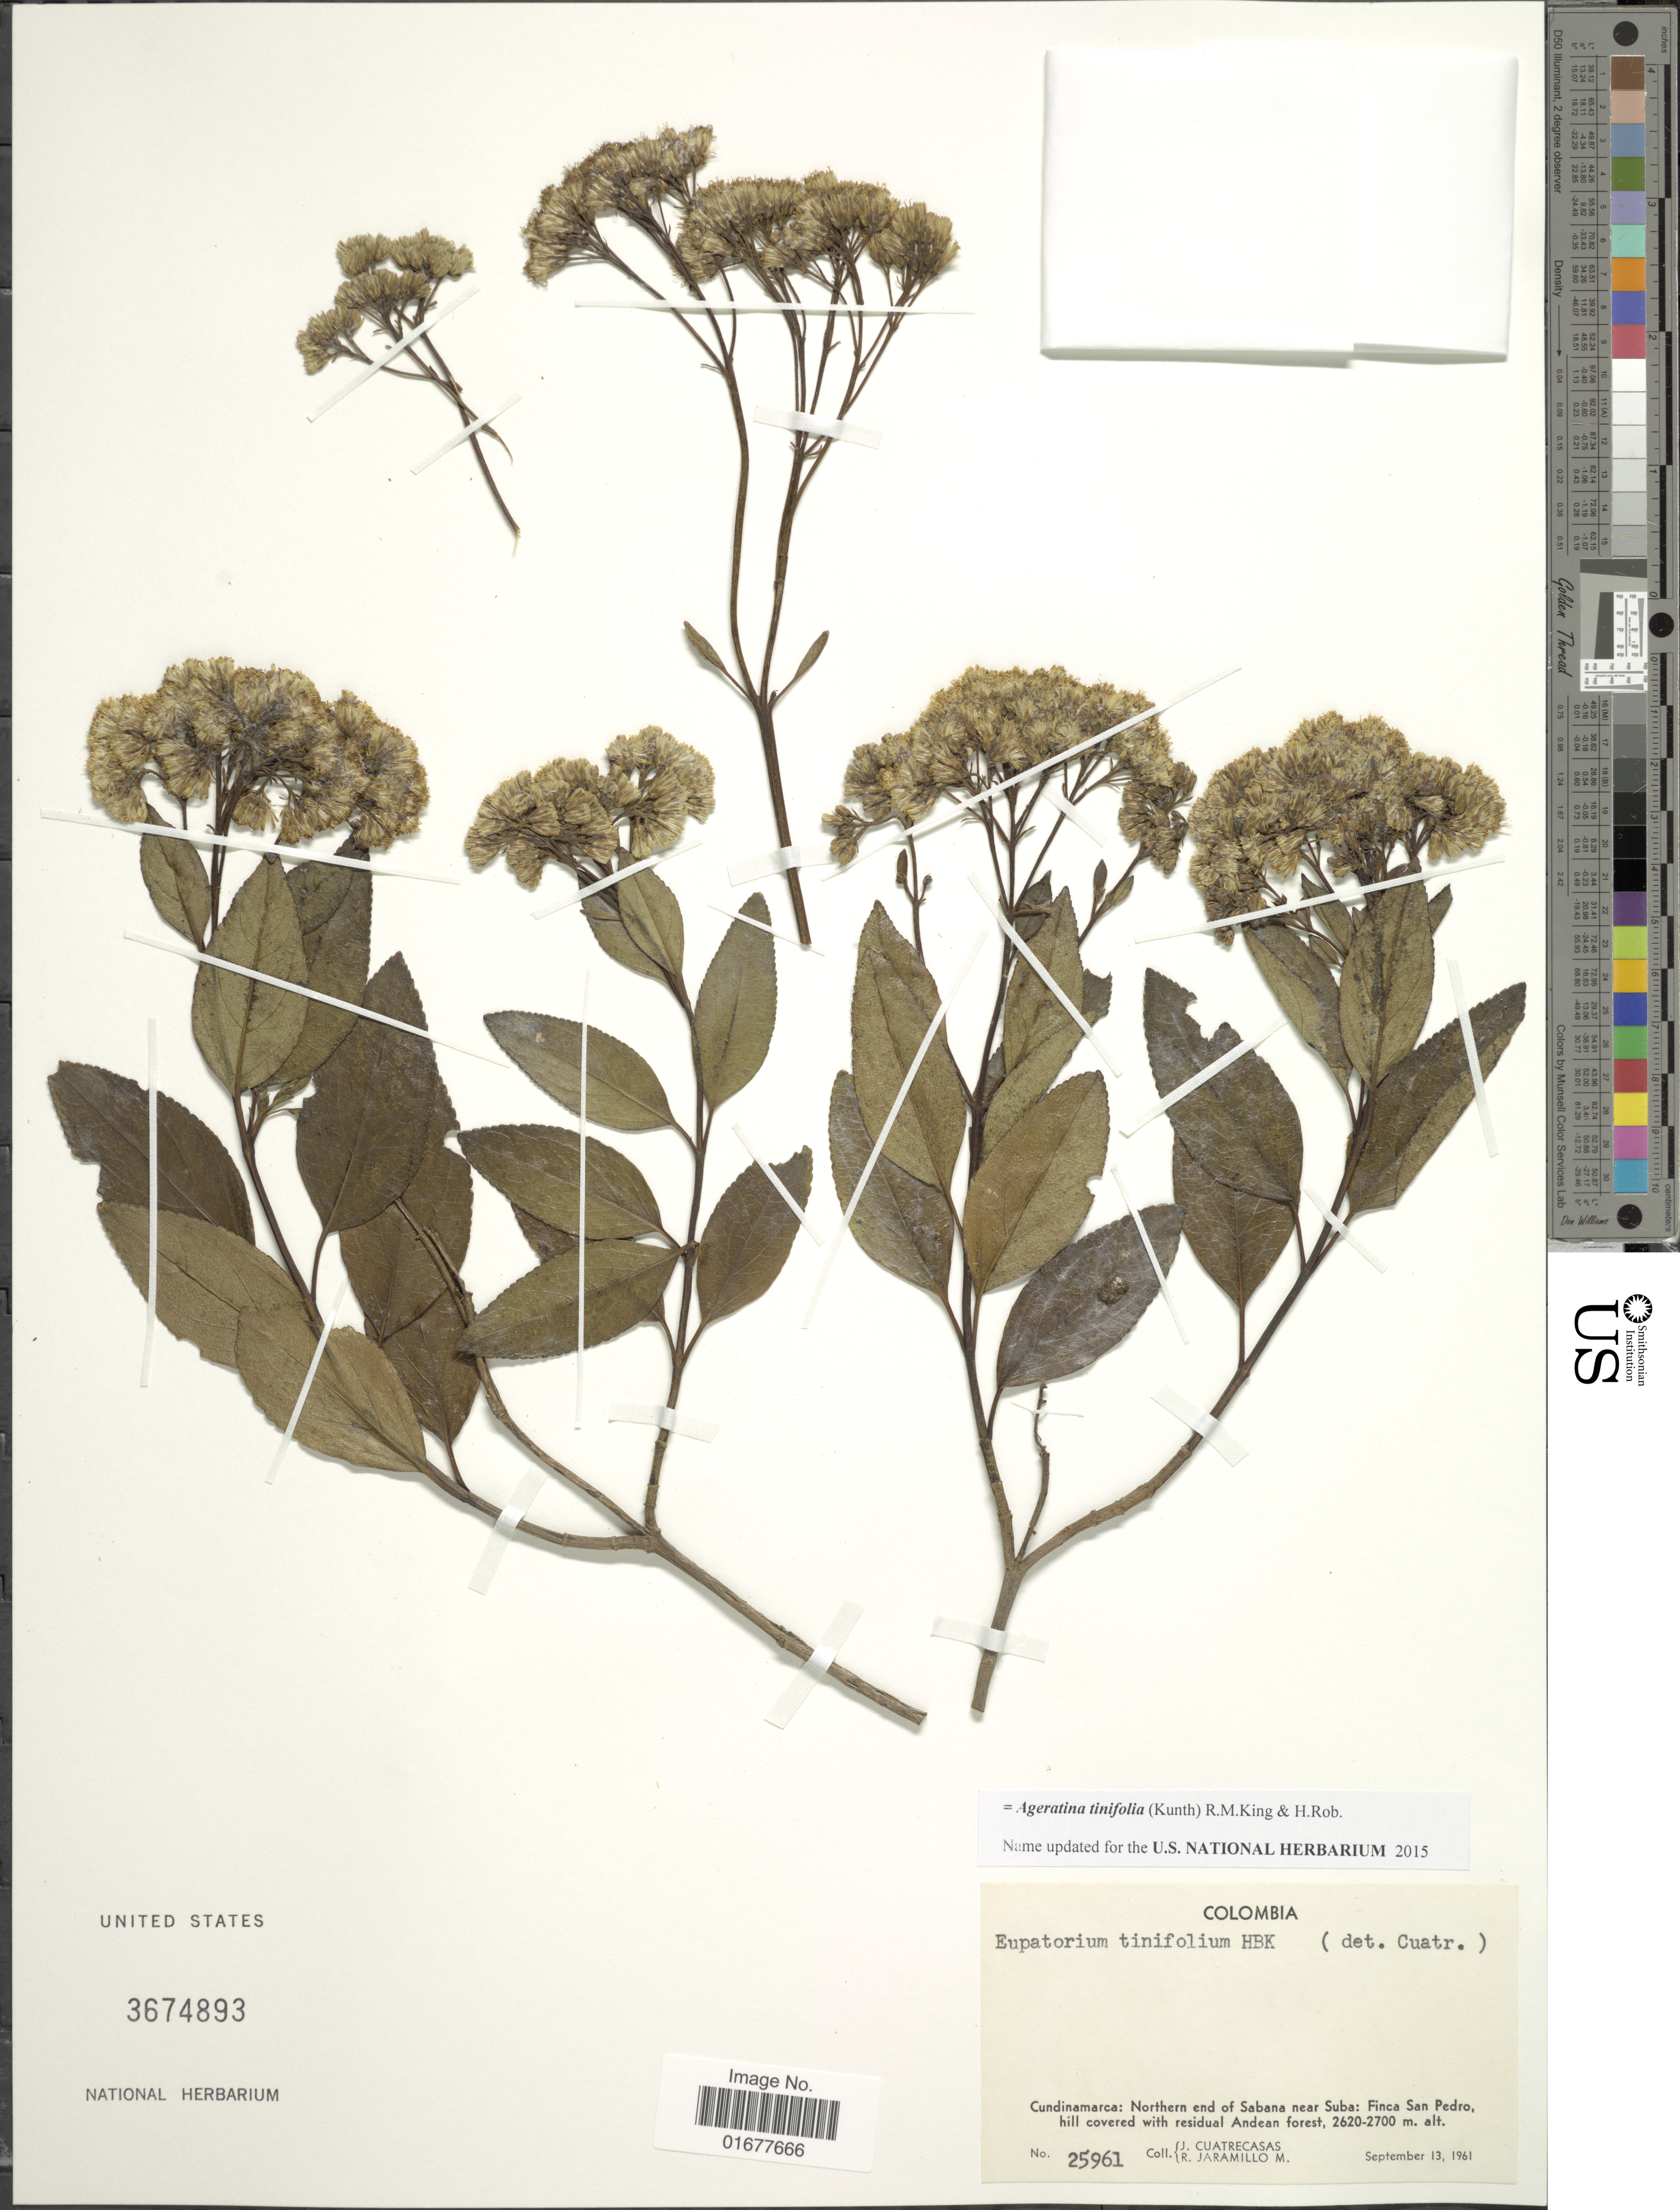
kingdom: Plantae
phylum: Tracheophyta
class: Magnoliopsida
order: Asterales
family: Asteraceae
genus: Ageratina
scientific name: Ageratina tinifolia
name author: (Kunth) R.M. King & H. Rob.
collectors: J. Cuatrecasas & R. Jaramillo M.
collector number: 25961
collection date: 1961-09-13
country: Colombia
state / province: Cundinamarca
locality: Northern end of Sabana near Suba: Finca San Pedro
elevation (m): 2620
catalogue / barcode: US 3674893